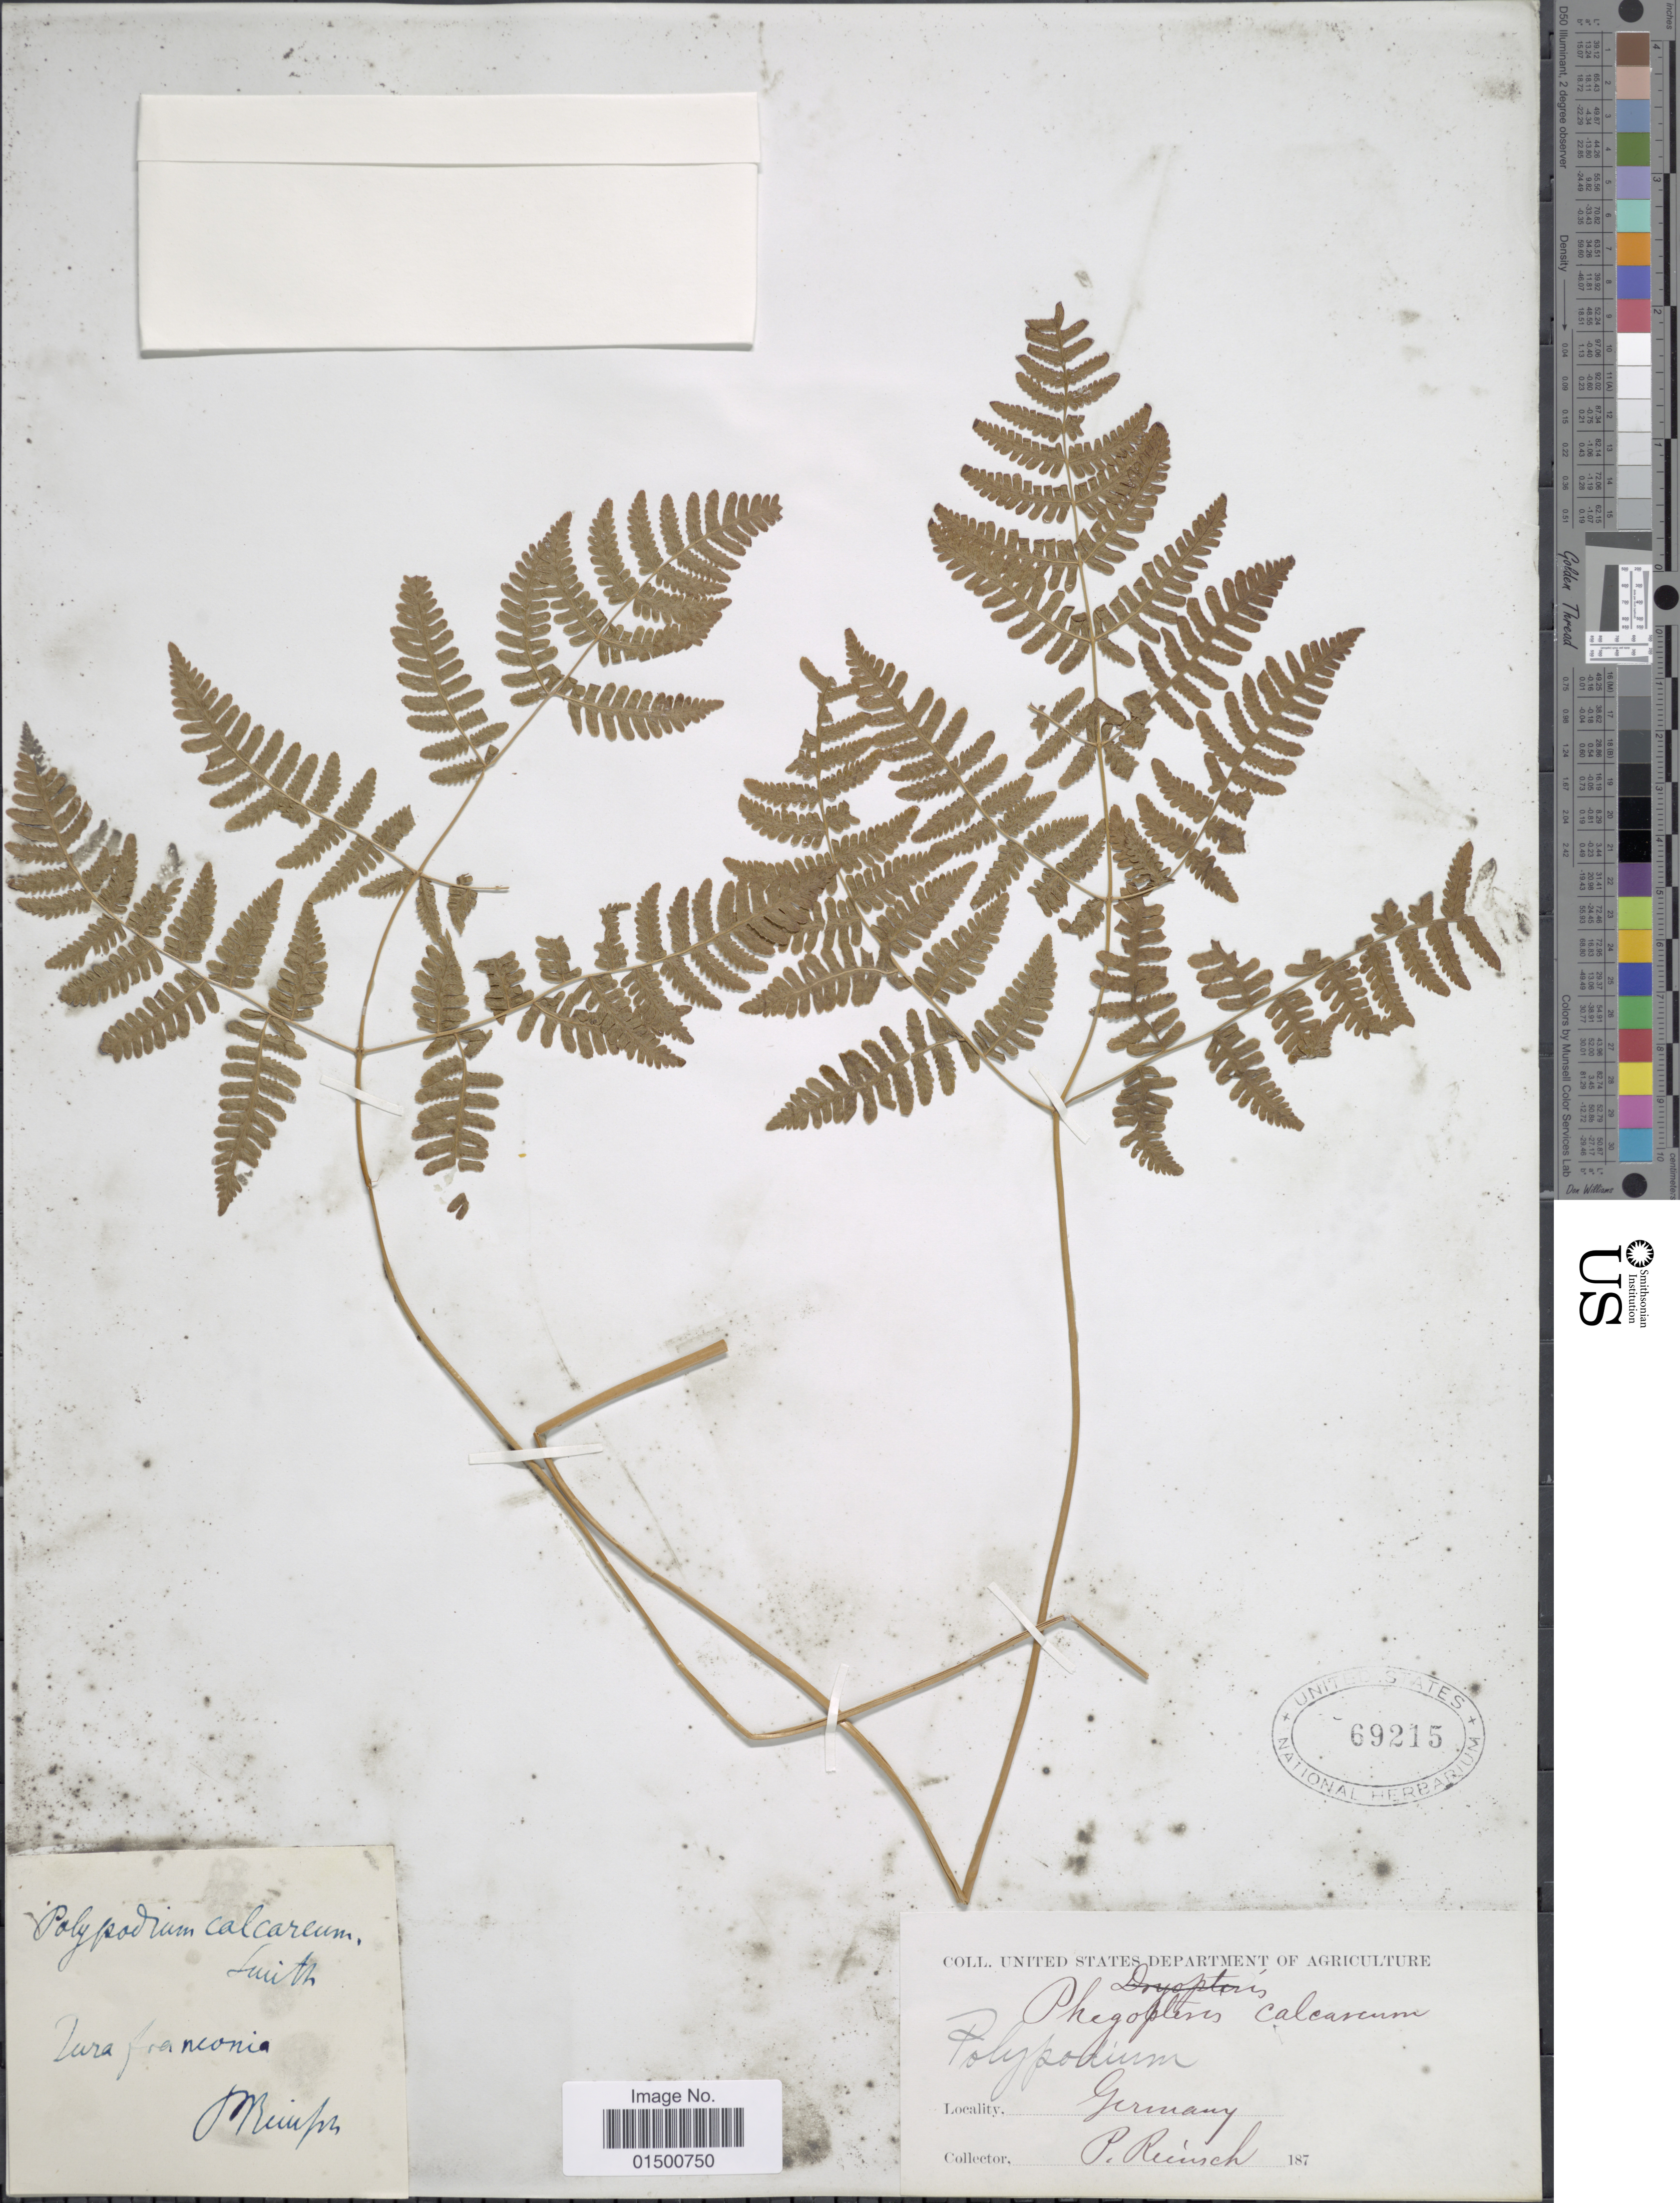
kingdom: Plantae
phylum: Tracheophyta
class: Polypodiopsida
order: Polypodiales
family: Cystopteridaceae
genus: Gymnocarpium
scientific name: Gymnocarpium robertianum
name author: (Hoffm.) Newman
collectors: P. Ruisch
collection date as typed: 187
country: Germany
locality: Tura franconia [interpreted]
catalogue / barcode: US 69215